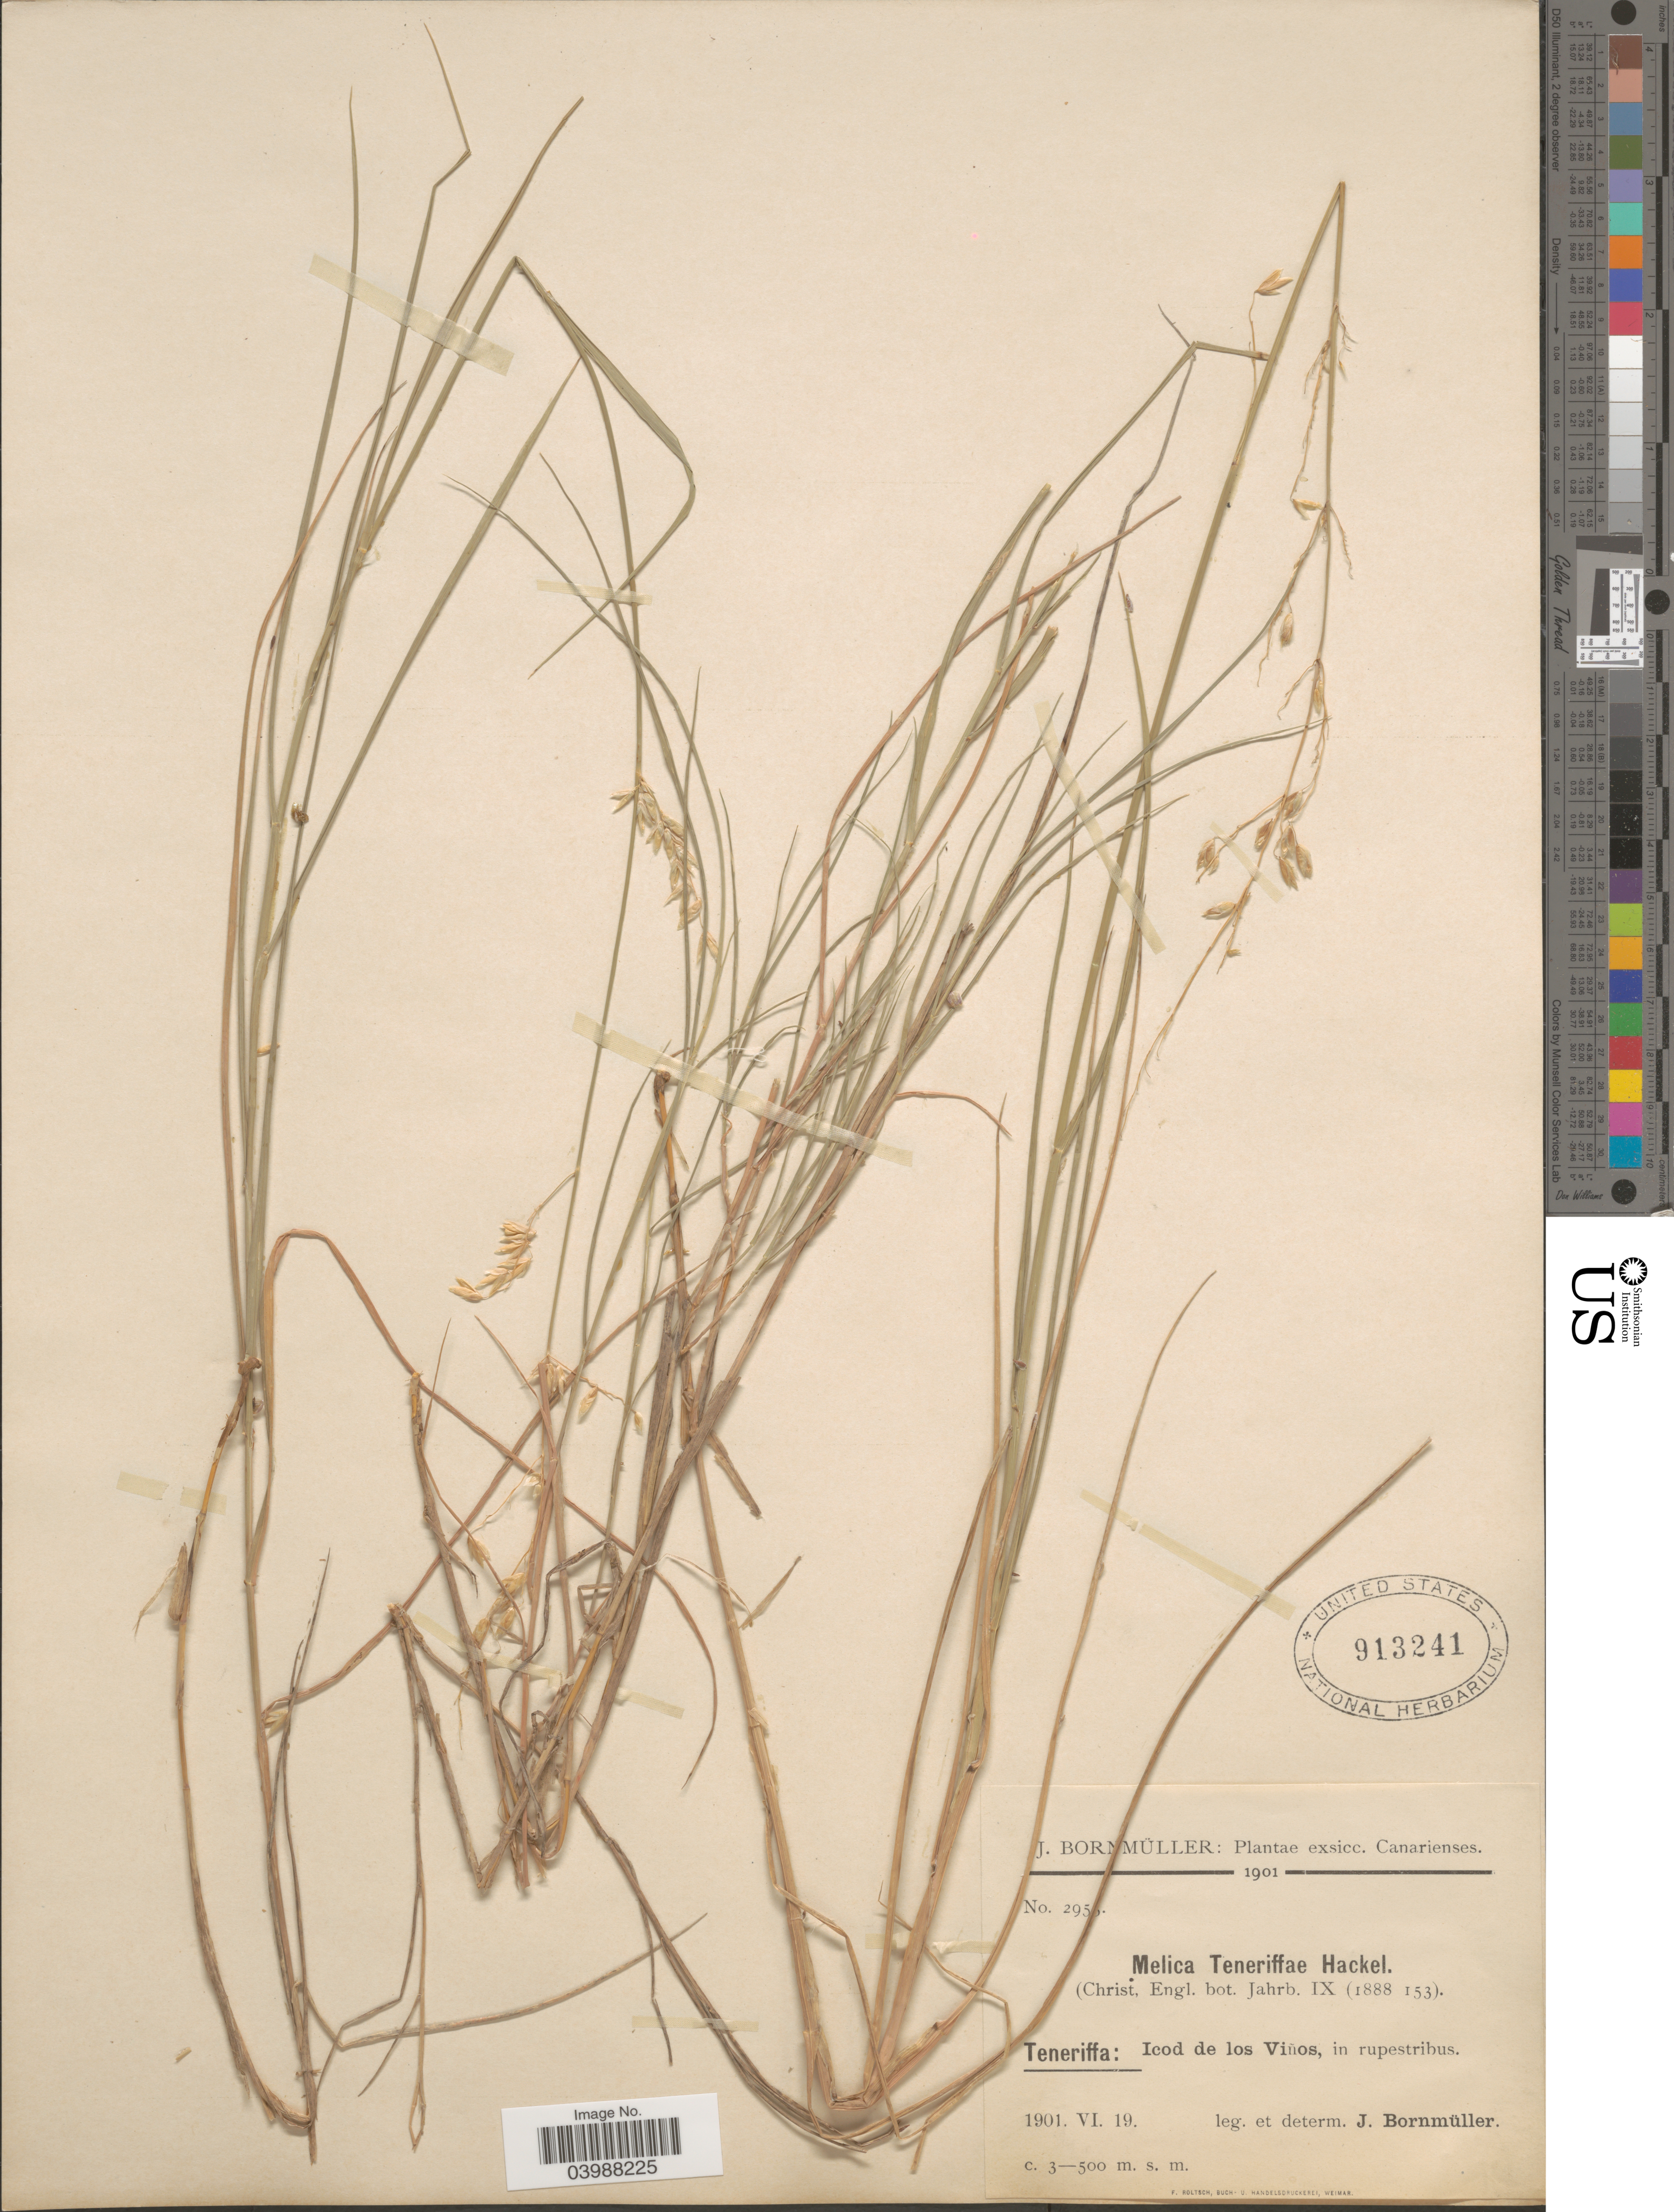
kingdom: Plantae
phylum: Tracheophyta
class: Liliopsida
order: Poales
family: Poaceae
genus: Melica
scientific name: Melica teneriffae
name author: Hack. ex Christ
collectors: J. Bornmüller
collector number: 295!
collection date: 1901-06-19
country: Spain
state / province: Canarias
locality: Canarienses. Teneriffa: Icod de los Viños, in rupestribus.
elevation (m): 300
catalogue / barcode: US 913241